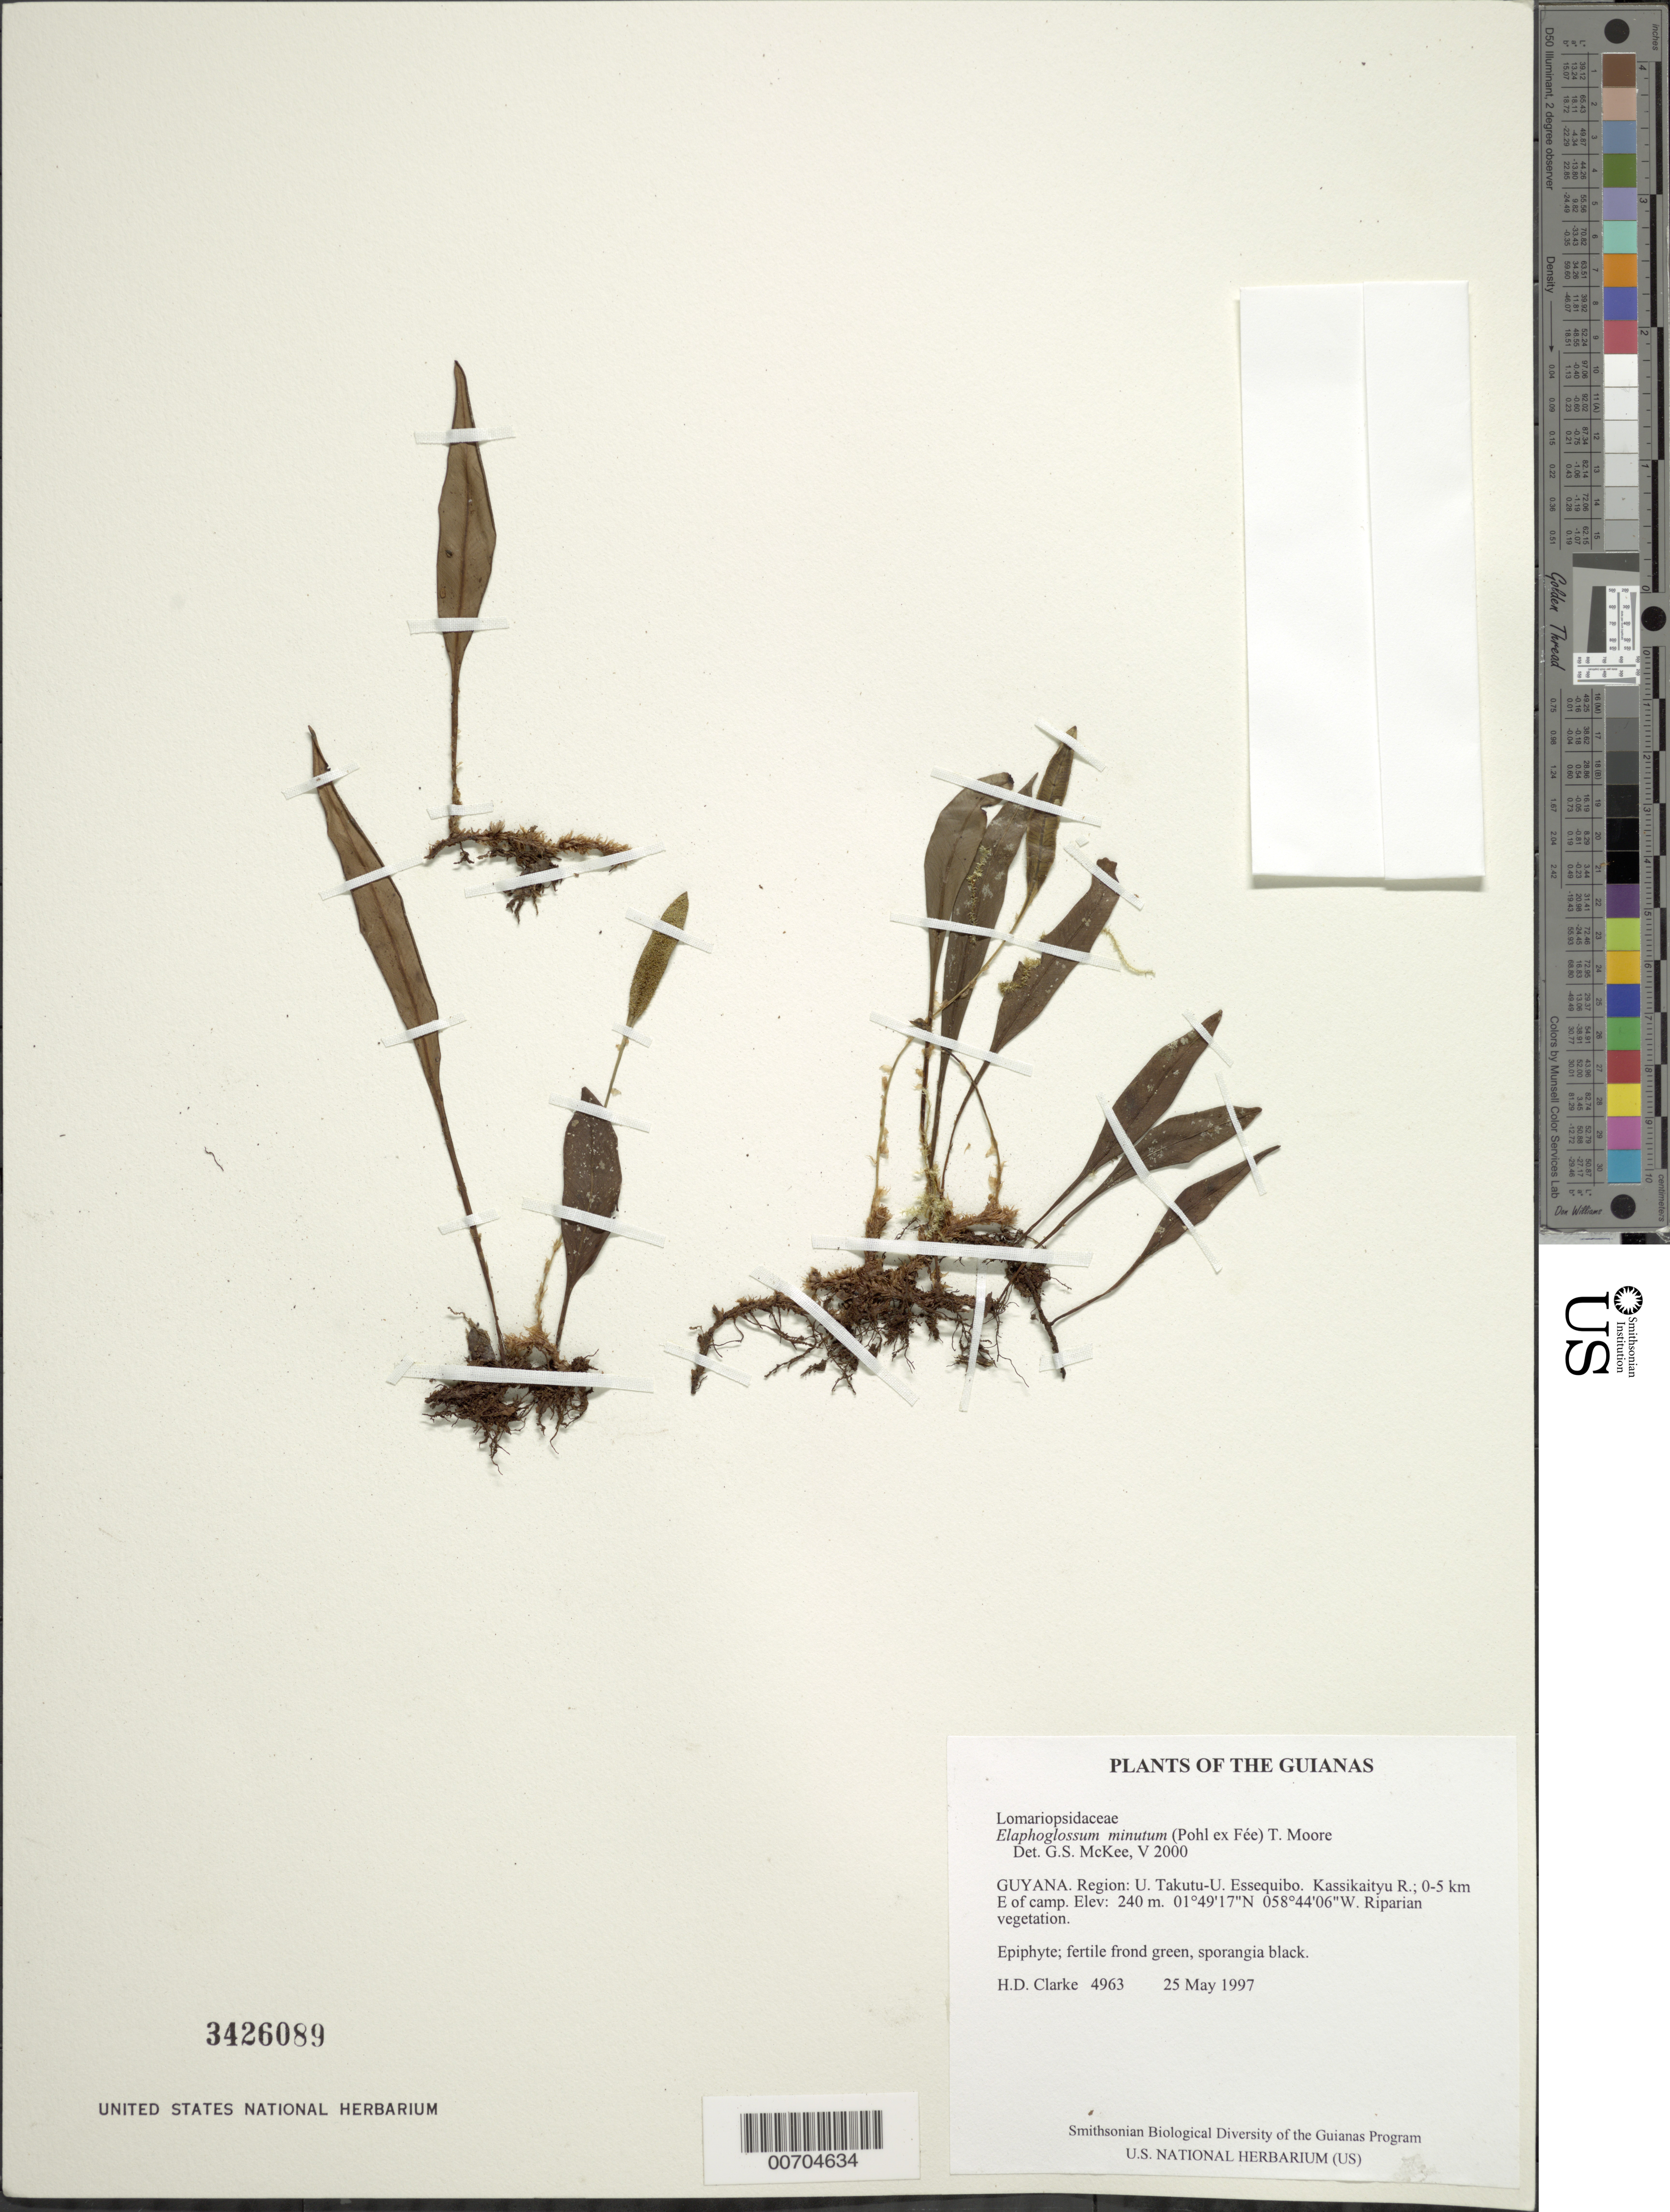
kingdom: Plantae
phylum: Tracheophyta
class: Polypodiopsida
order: Polypodiales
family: Dryopteridaceae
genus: Elaphoglossum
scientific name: Elaphoglossum minutum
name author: (Pohl ex Fée) T. Moore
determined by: McKee, G. S., (US), NMNH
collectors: H. D. Clarke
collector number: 4963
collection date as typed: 25 May 1997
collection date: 1997-05-25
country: Guyana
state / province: U. Takutu-U. Essequibo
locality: Kassikaityu R.; 0-5 km E of camp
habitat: Riparian vegetation.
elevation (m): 240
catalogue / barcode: US 3426089